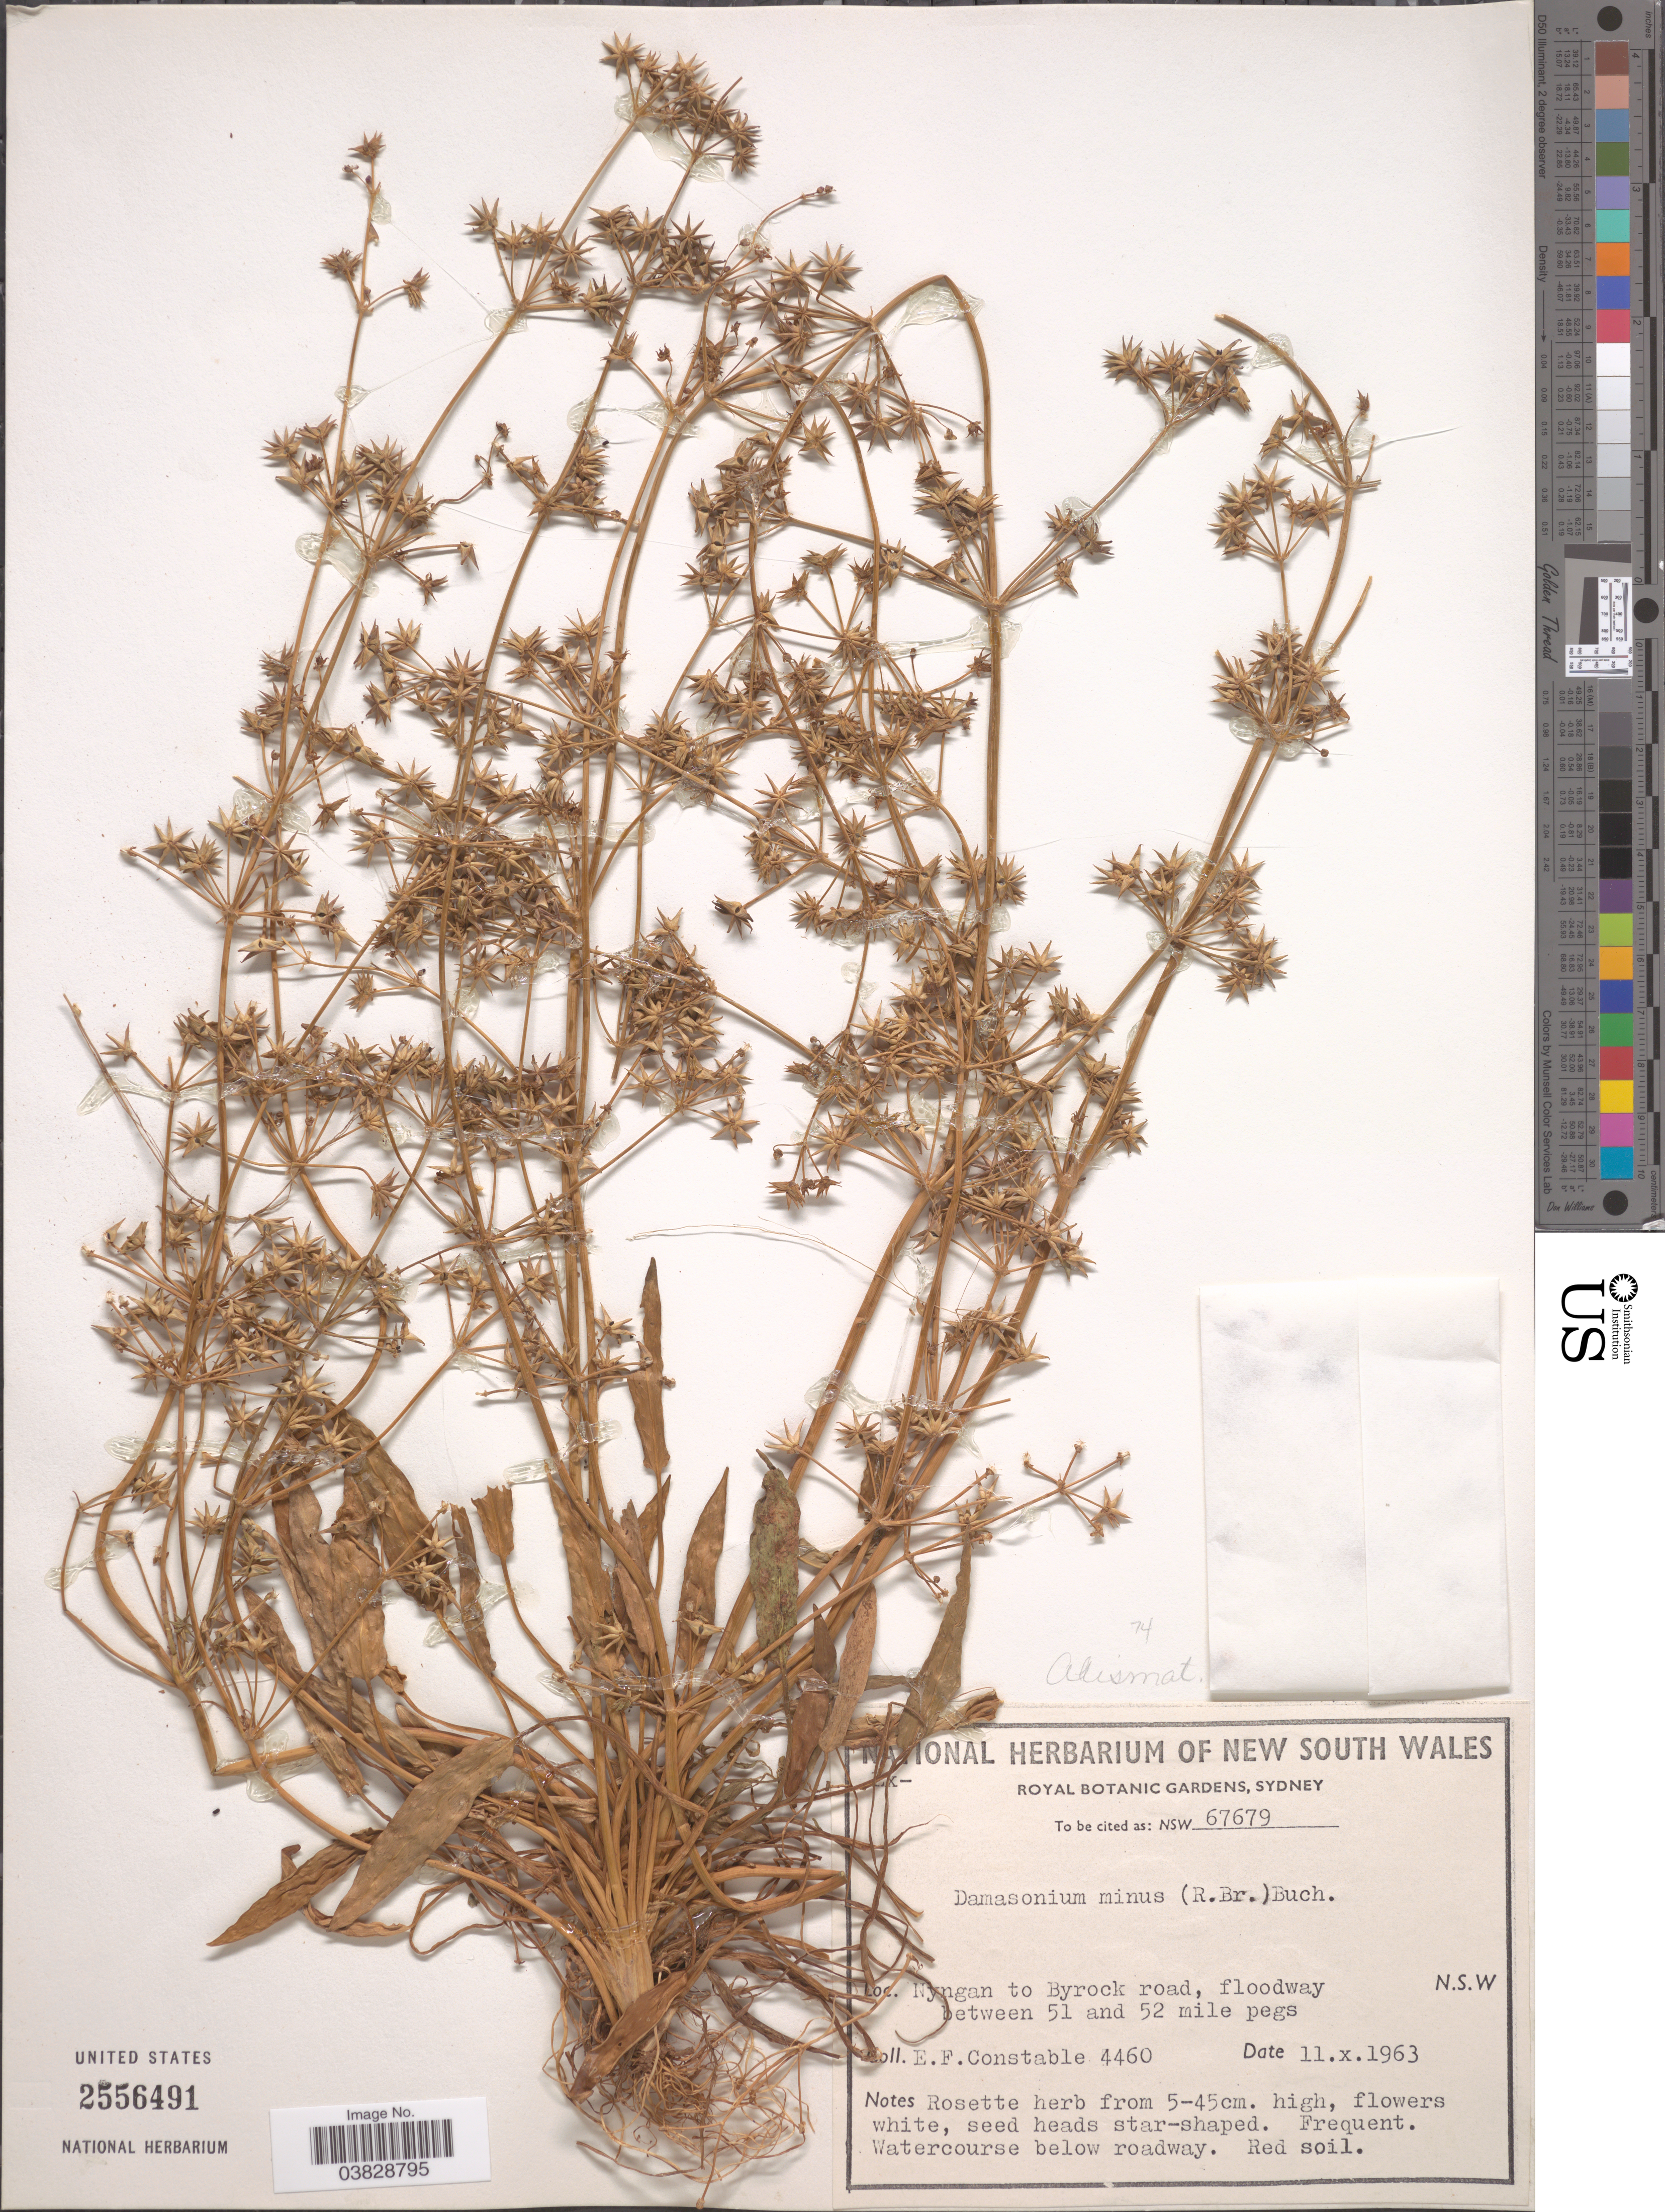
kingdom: Plantae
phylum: Tracheophyta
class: Liliopsida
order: Alismatales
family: Alismataceae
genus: Damasonium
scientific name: Damasonium minus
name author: (R. Br.) Buchenau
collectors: E. F. Constable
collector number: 4460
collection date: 1963-10-11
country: Australia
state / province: New South Wales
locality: Nyngan to Byrock road, floodway between 51 and 52 mile pegs.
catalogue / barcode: US 2556491